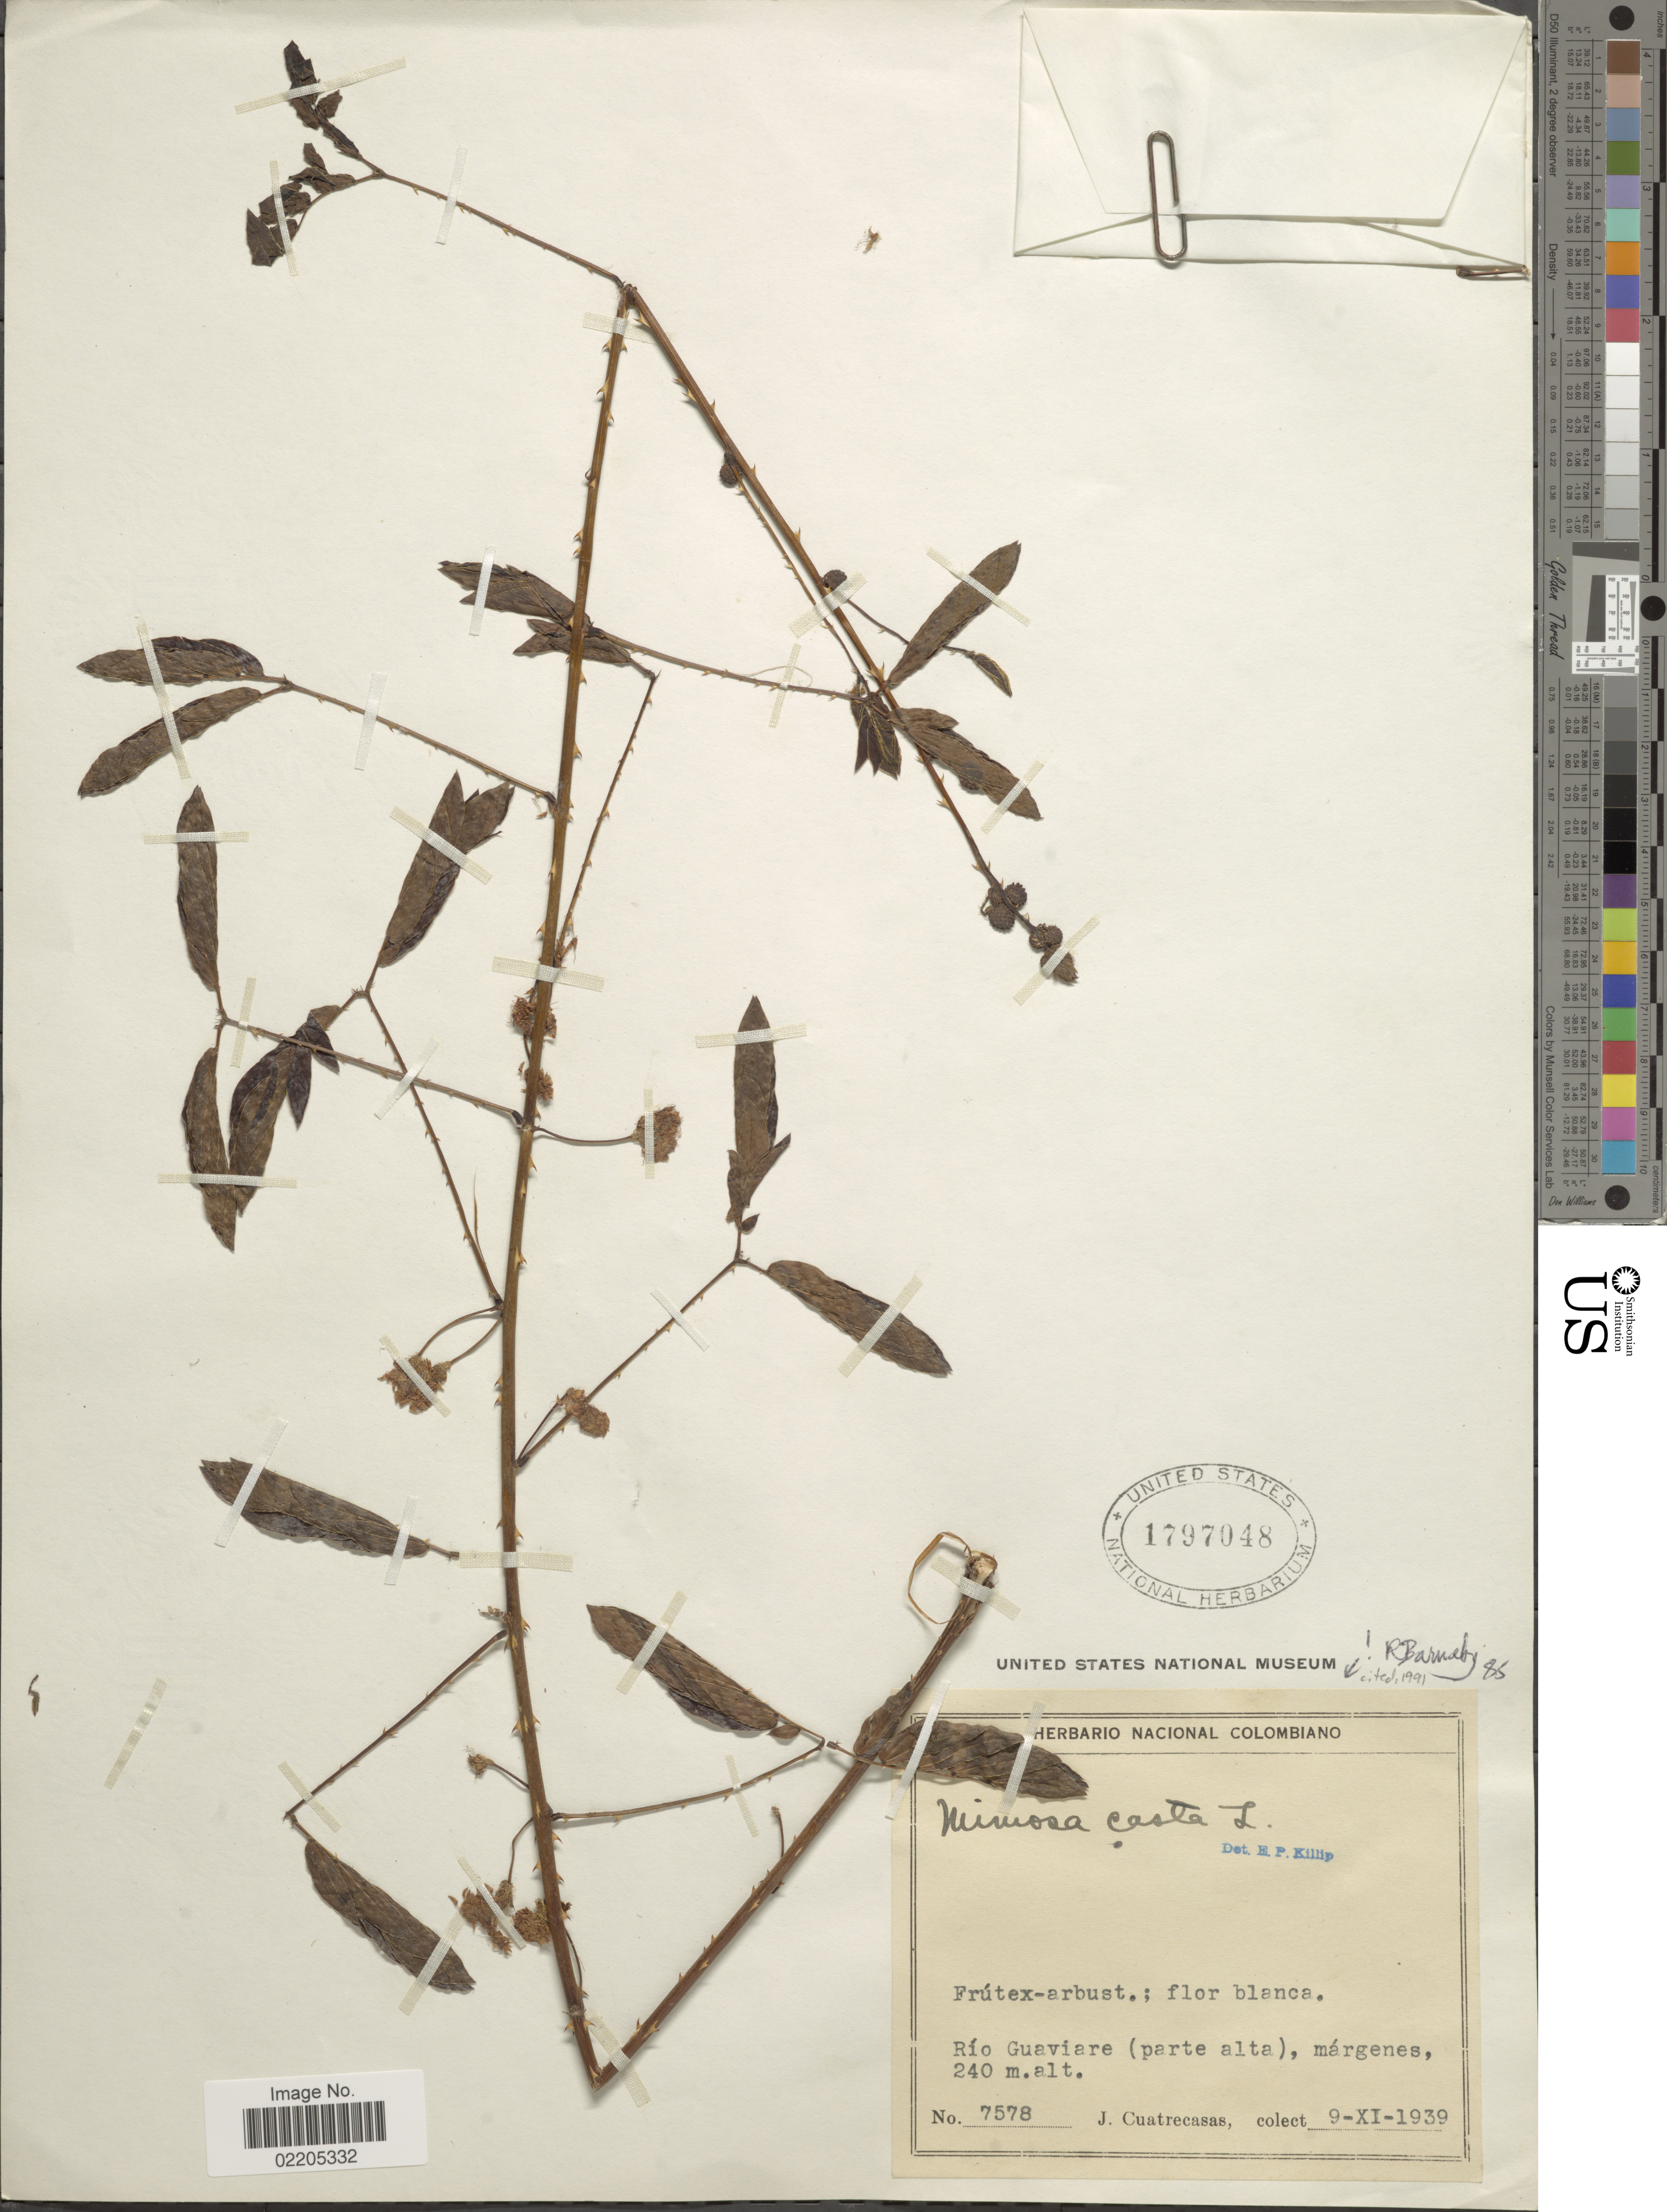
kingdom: Plantae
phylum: Tracheophyta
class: Magnoliopsida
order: Fabales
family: Fabaceae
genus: Mimosa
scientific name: Mimosa casta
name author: L.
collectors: J. Cuatrecasas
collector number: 7578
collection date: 1939-11-09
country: Colombia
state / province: Guaviare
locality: Rio Guaviare (parte alta), margenes.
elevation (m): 240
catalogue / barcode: US 1797048